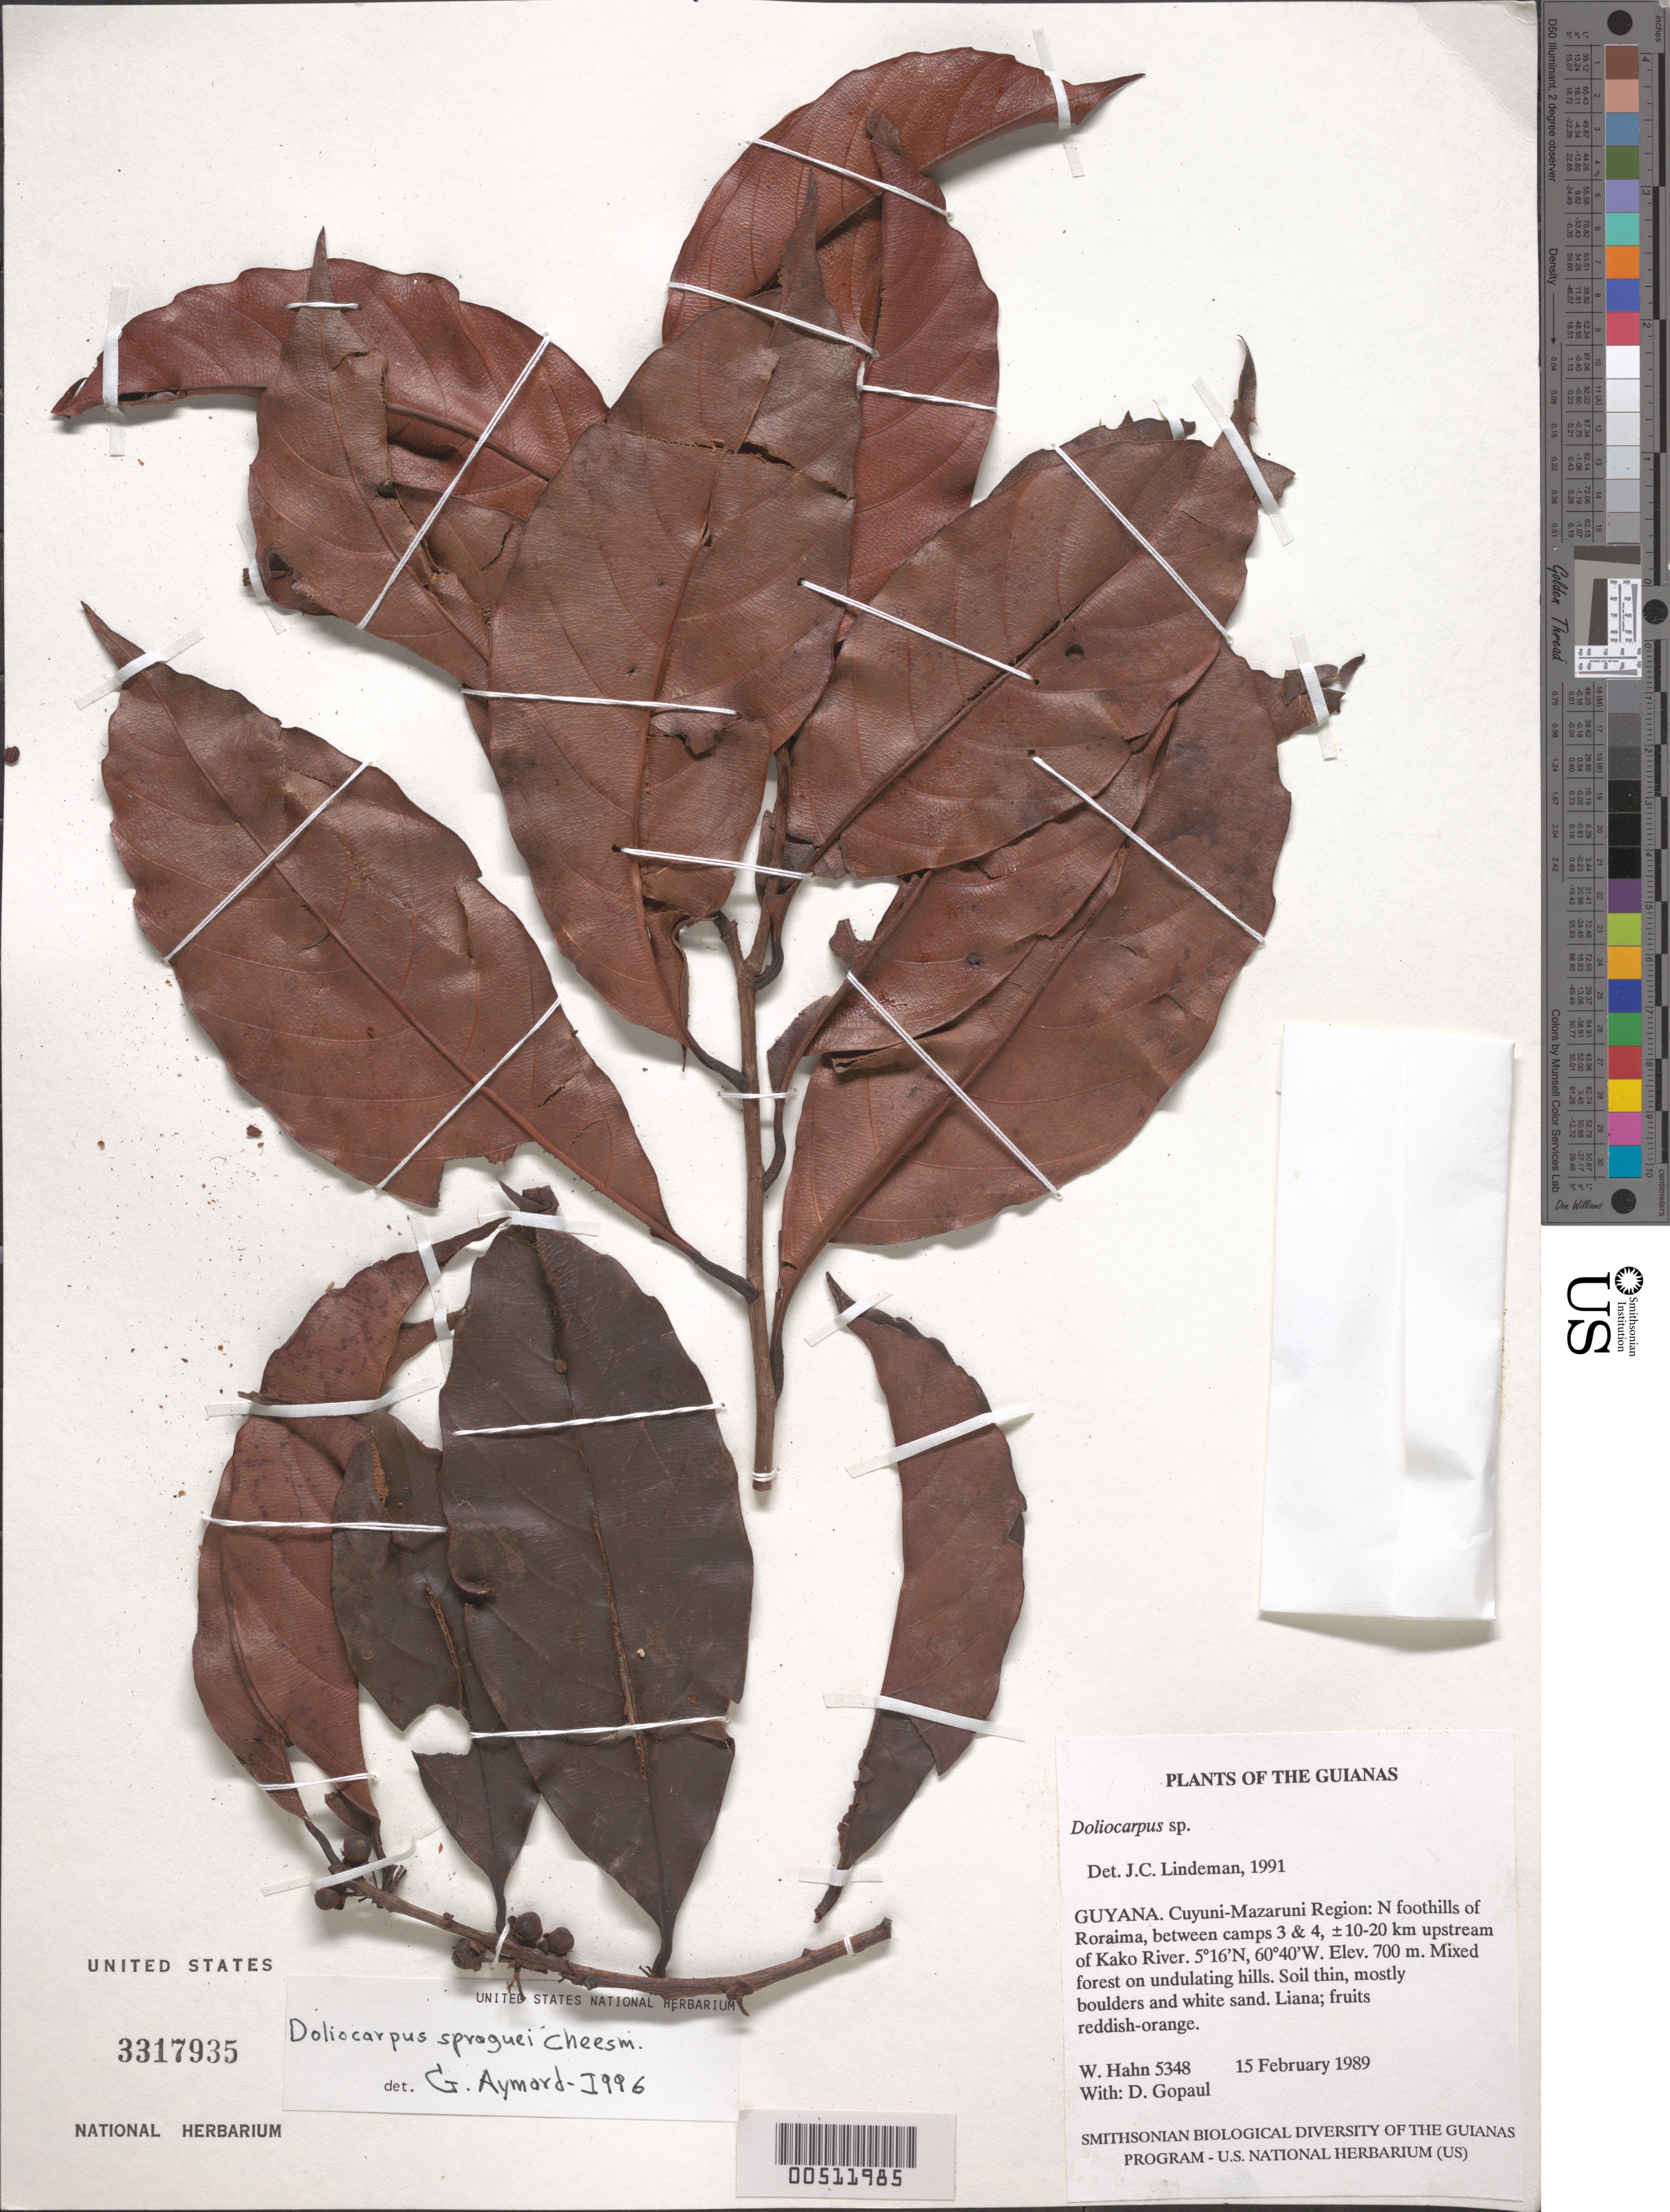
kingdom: Plantae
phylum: Tracheophyta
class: Magnoliopsida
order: Dilleniales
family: Dilleniaceae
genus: Doliocarpus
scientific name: Doliocarpus spraguei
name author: Cheesman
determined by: Aymard C., G. A., (PORT), Univ. Nac. Exp. de los Llanos Ezequiel Zamora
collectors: W. Hahn & D. Gopaul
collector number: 5348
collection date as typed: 15 February 1989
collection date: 1989-02-15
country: Guyana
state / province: Cuyuni-Mazaruni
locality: N foothills of Roraima, between camps 3 & 4, ±10-20 km upstream of Kako River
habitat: Mixed forest on undulating hills. Soil thin, mostly boulders and white sand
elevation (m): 700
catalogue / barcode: US 3317935